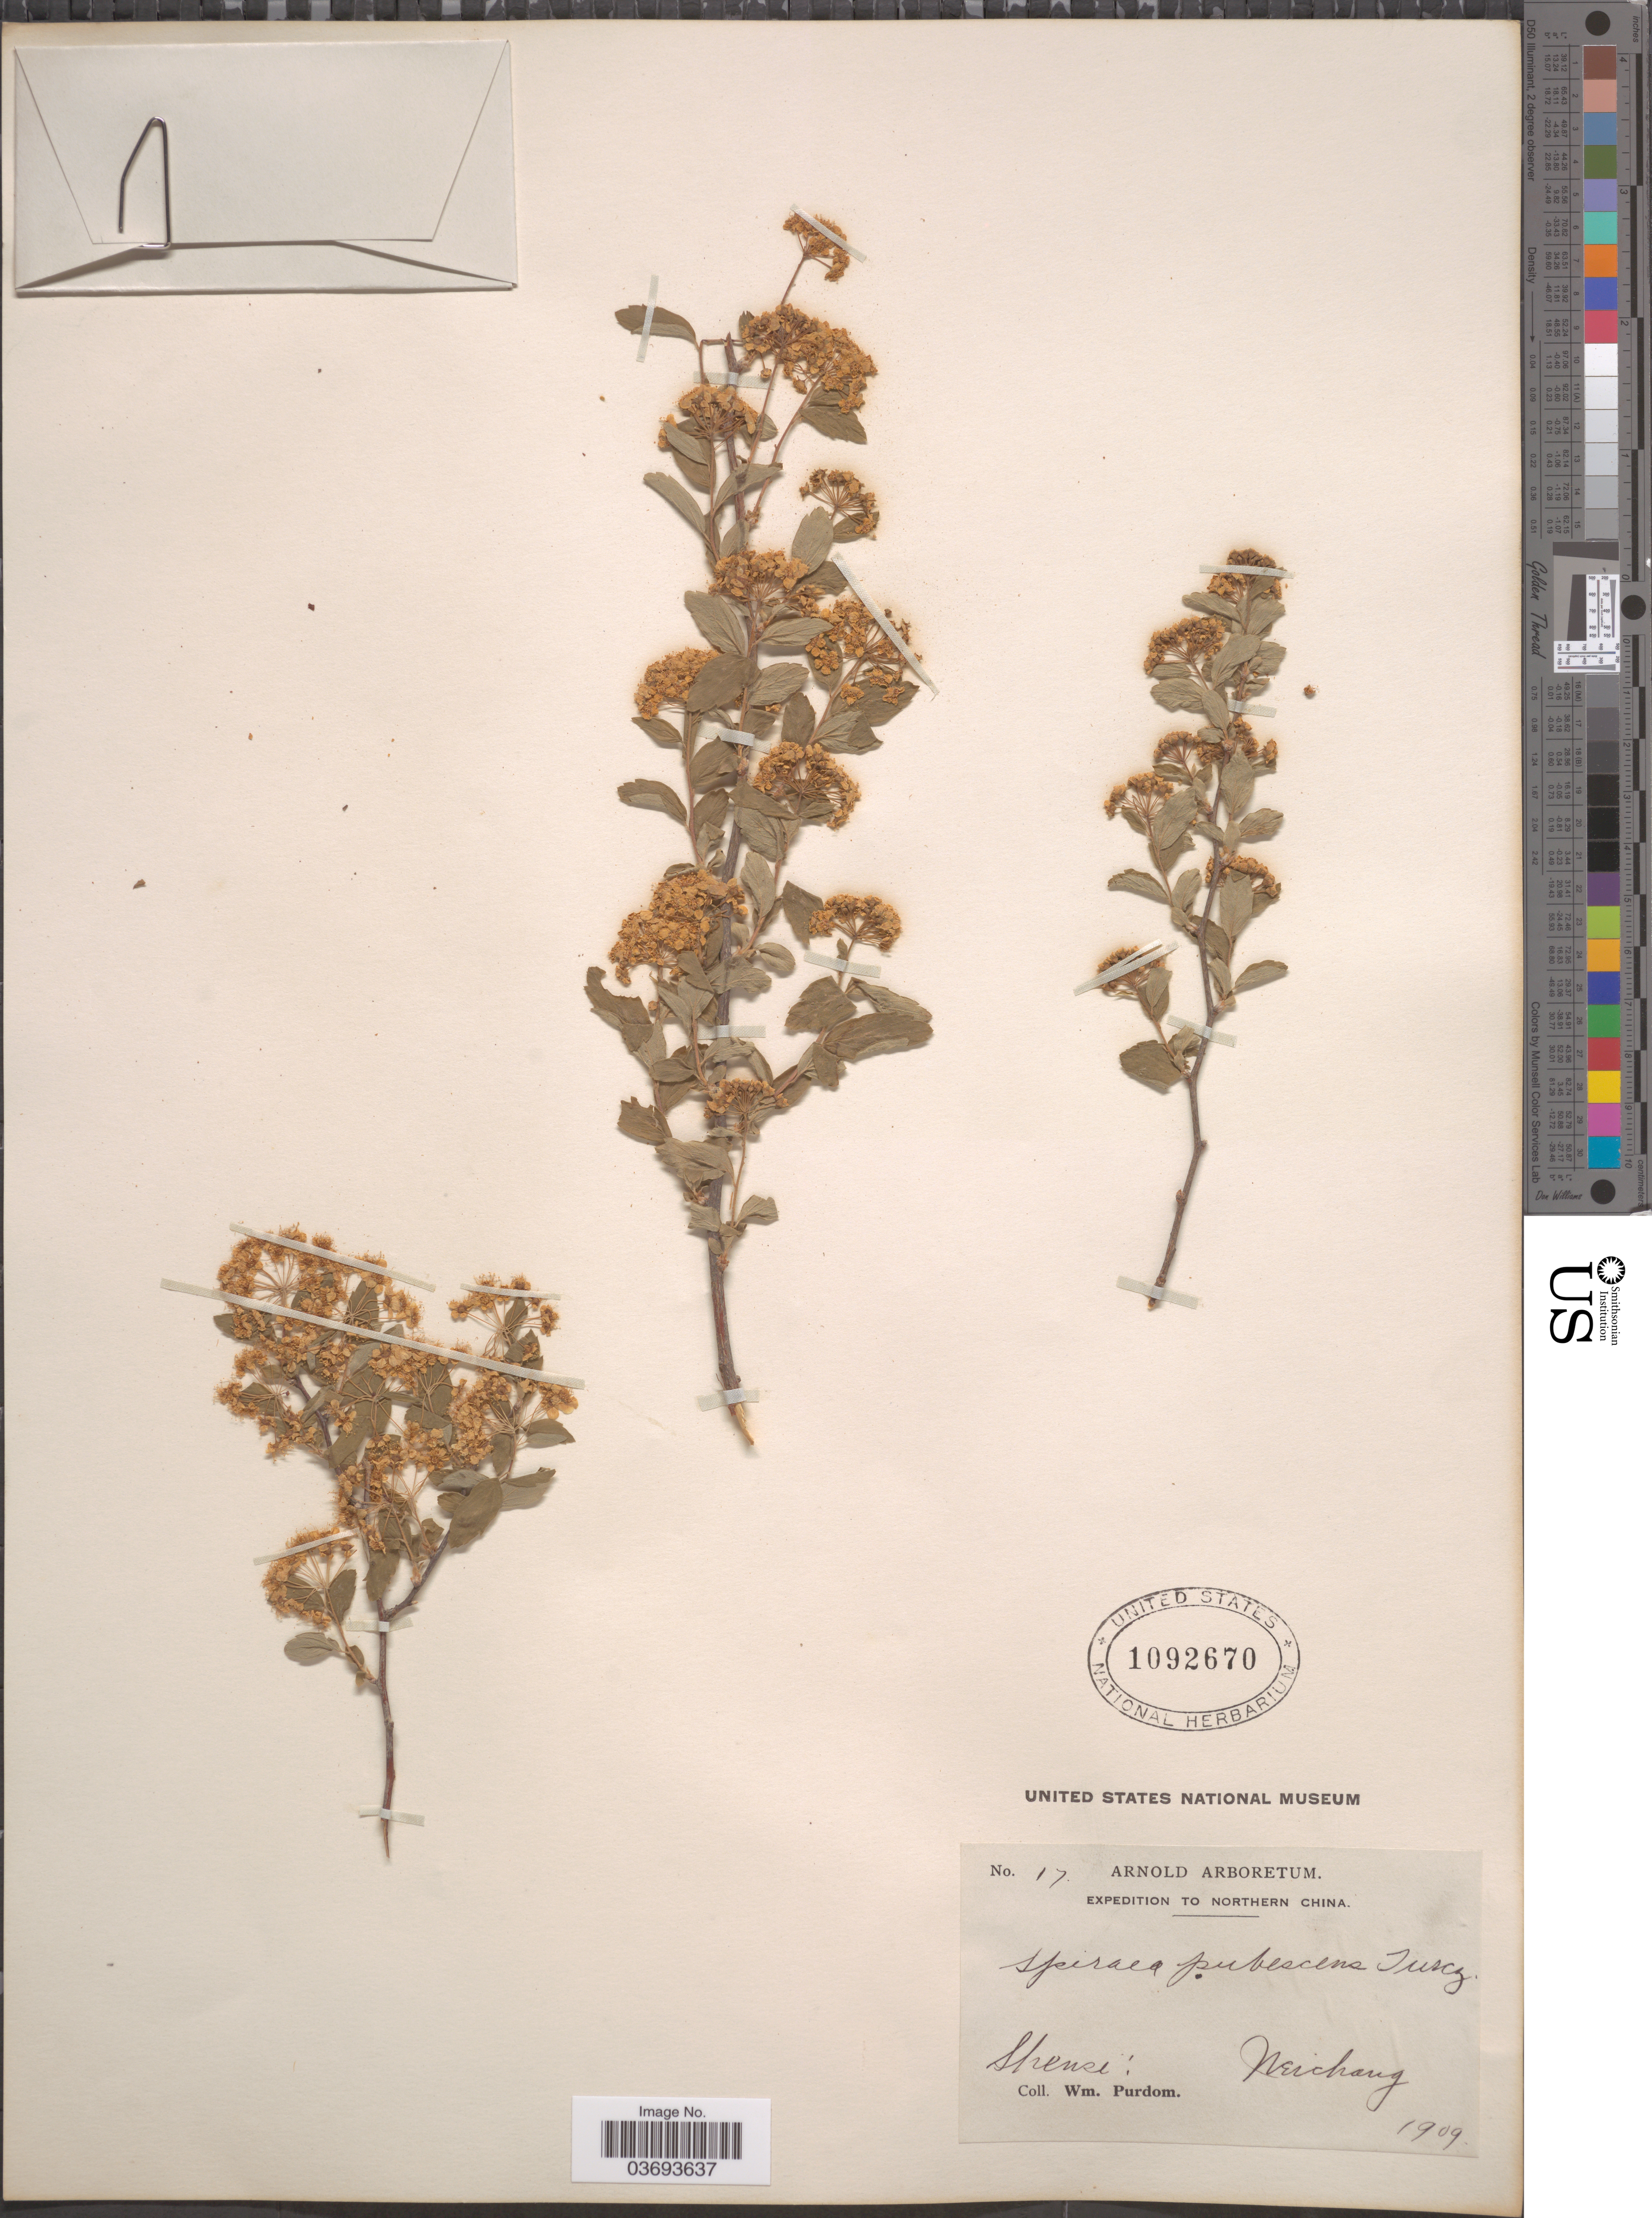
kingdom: Plantae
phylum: Tracheophyta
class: Magnoliopsida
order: Rosales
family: Rosaceae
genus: Spiraea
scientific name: Spiraea pubescens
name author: Turcz.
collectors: W. Purdom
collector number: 17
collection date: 1909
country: China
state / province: Shaanxi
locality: Northern China. Shensi: Neichang.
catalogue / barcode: US 1092670